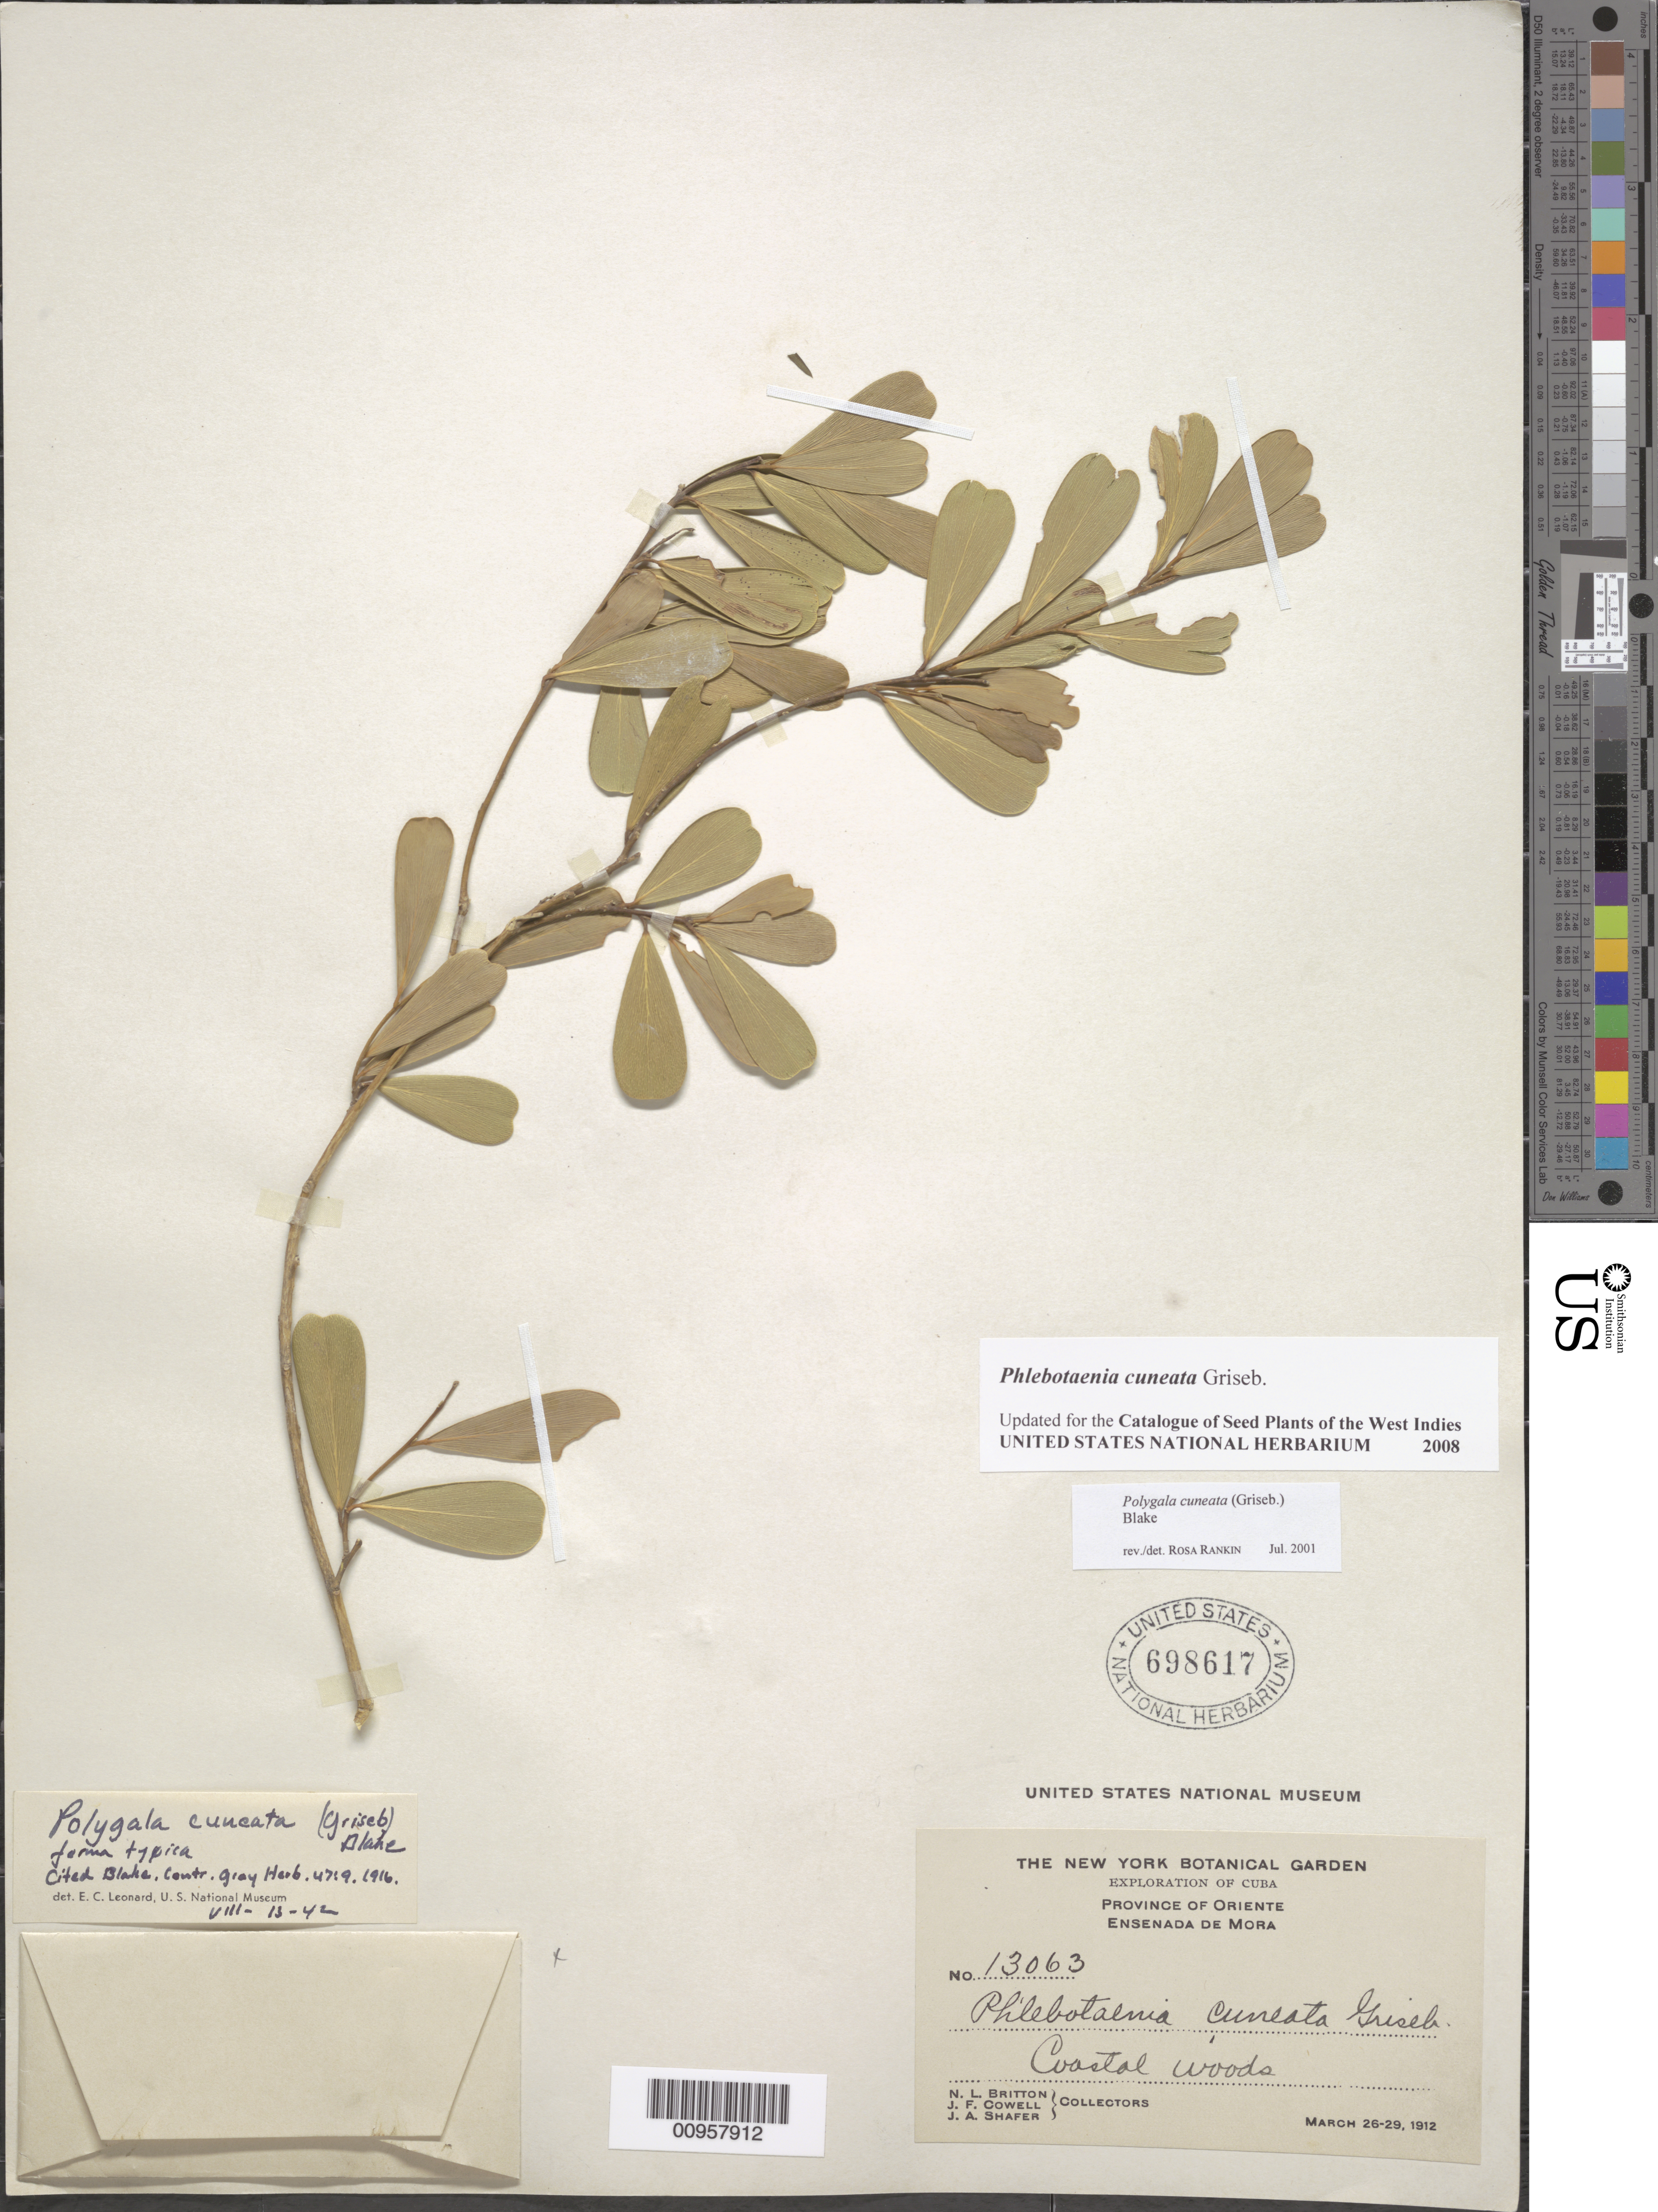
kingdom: Plantae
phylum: Tracheophyta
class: Magnoliopsida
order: Fabales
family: Polygalaceae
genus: Phlebotaenia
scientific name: Phlebotaenia cuneata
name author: Griseb.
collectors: N. Britton, J. F. Cowell & J. A. Shafer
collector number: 13063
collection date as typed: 26 Mar 1912 to 29 Mar 1912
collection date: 1912-03-26/1912-03-29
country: Cuba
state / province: Oriente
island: Cuba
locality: Ensenada de Mora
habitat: Coastal woods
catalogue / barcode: US 698617